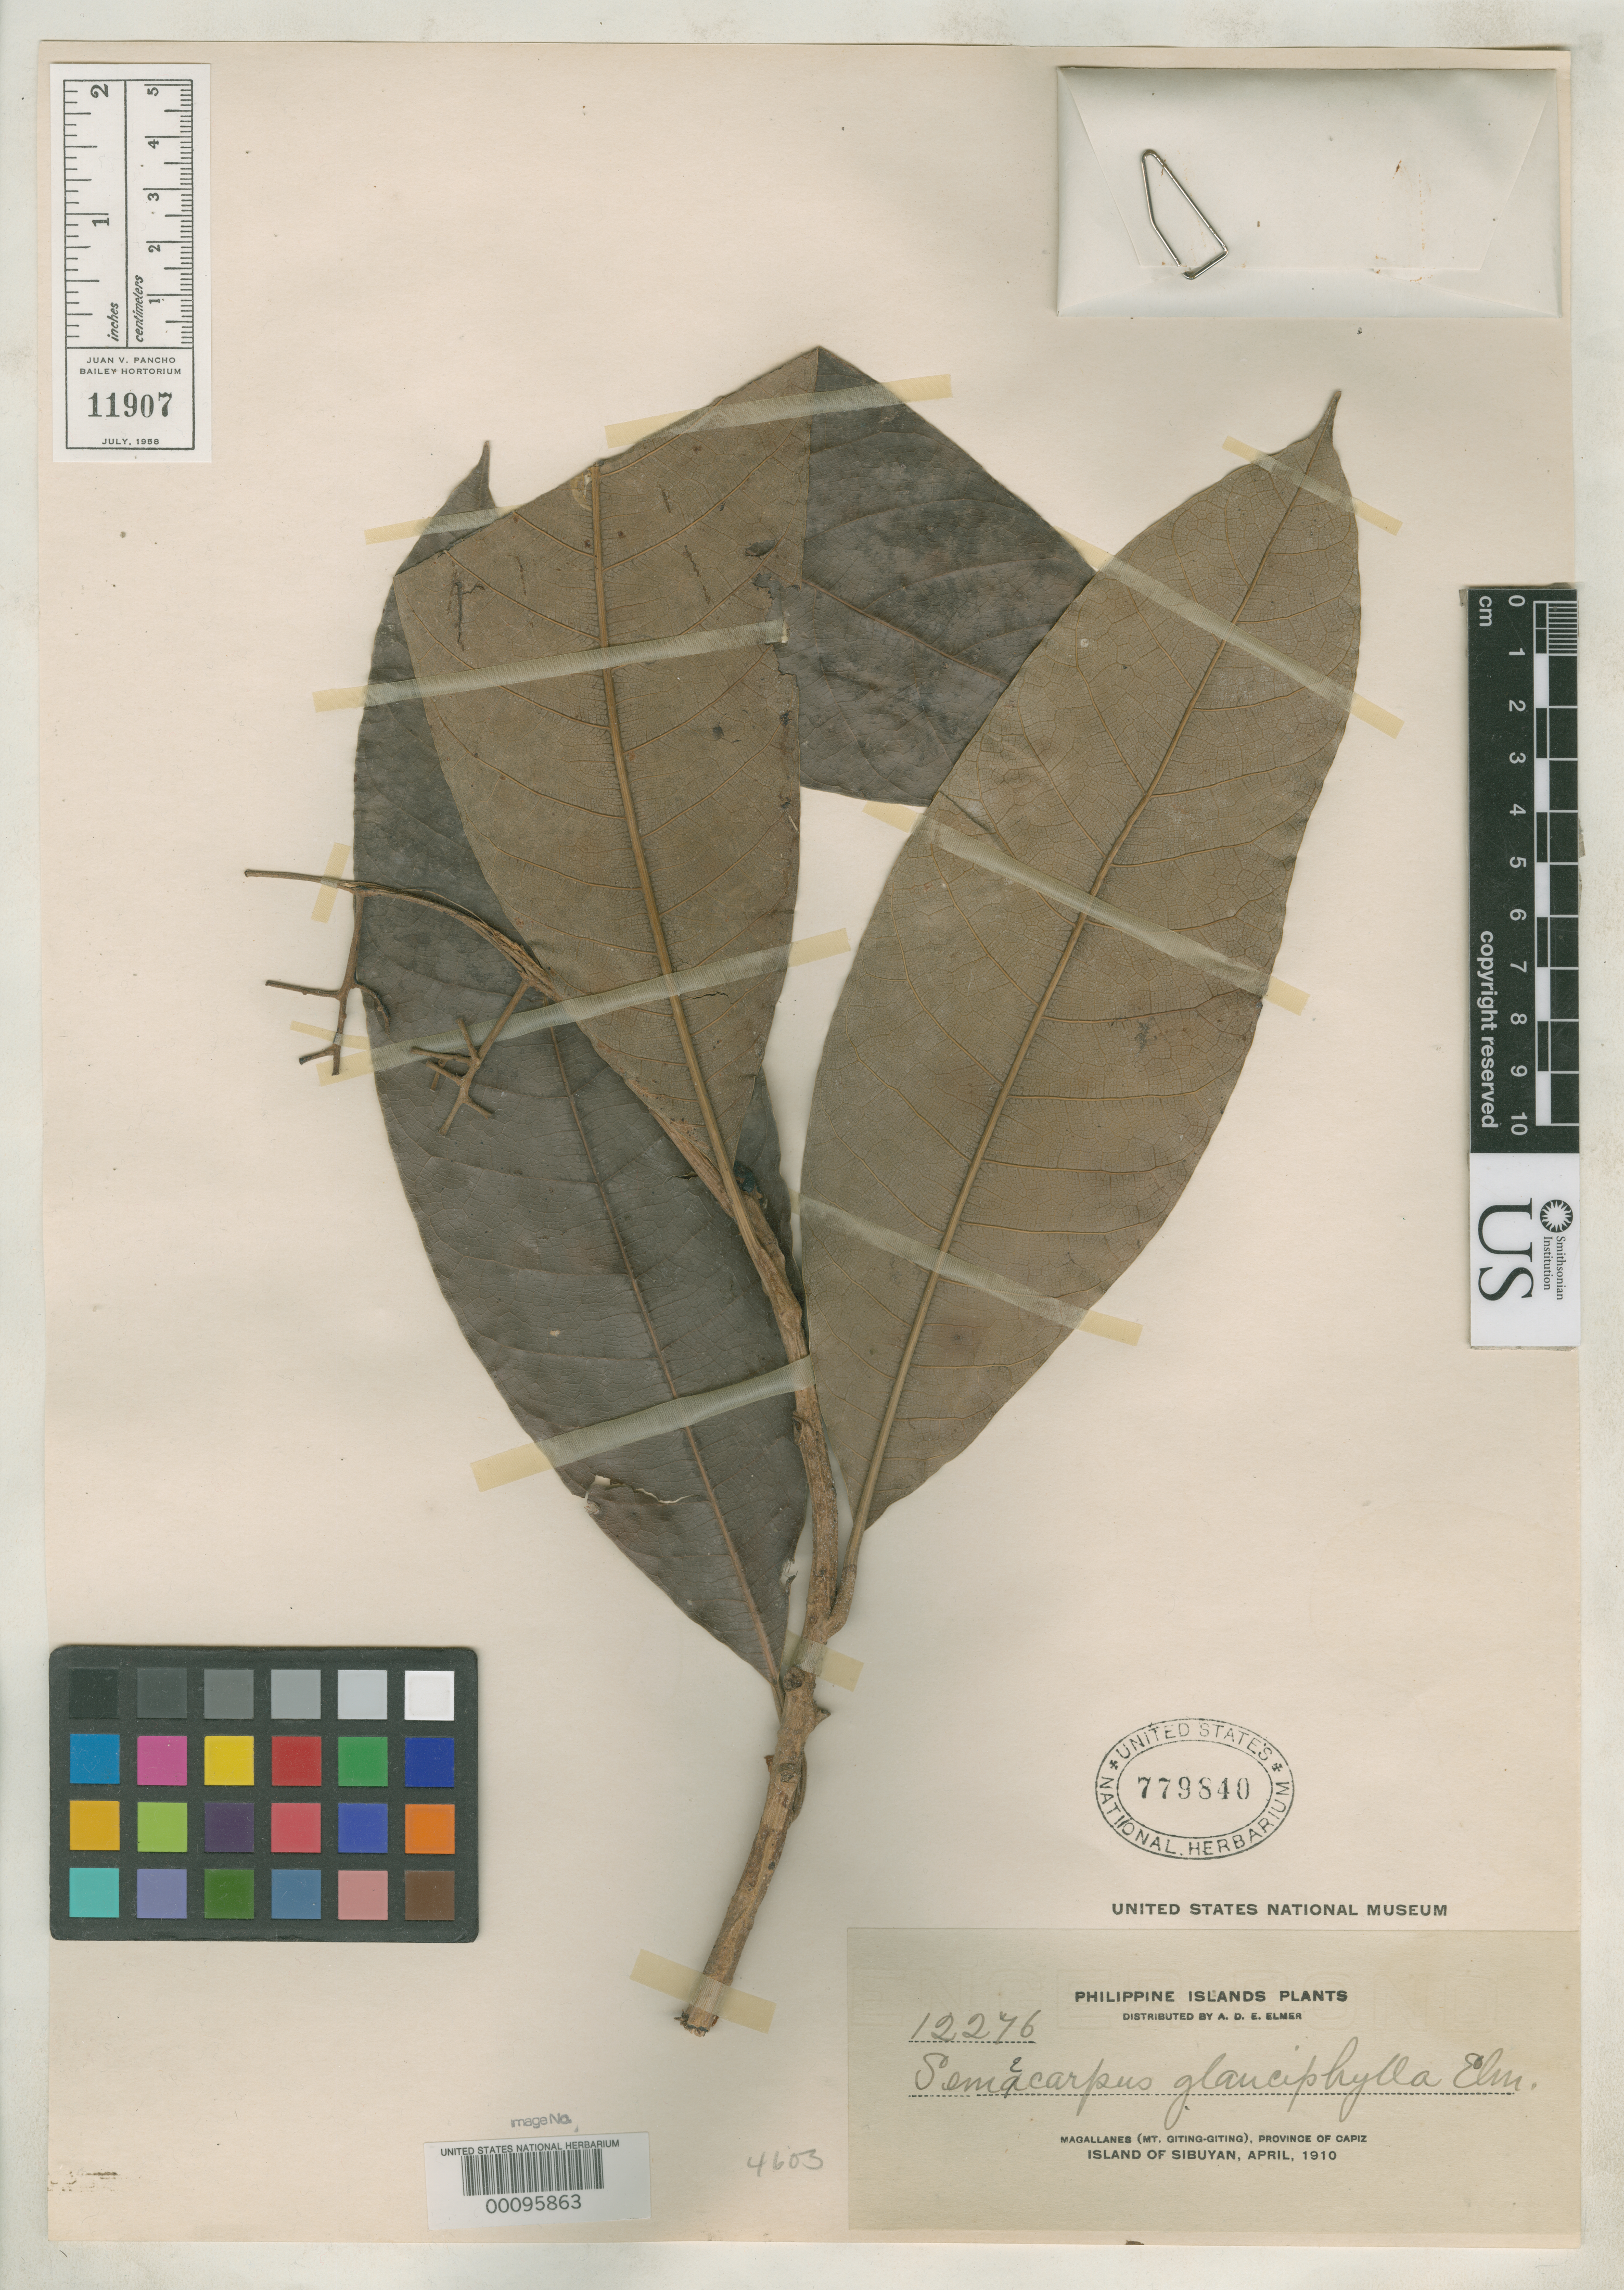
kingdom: Plantae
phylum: Tracheophyta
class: Magnoliopsida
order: Sapindales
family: Anacardiaceae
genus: Semecarpus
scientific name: Semecarpus glauciphyllus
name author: Elmer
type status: Isotype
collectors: A. D. E. Elmer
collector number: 12276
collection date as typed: Apr 1910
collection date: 1910-04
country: Philippines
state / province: Mimaropa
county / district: Romblon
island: Sibuyan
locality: Magallanes (Mt. Giting-Giting), Province of Capiz, Island of Sibuyan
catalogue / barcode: US 779840